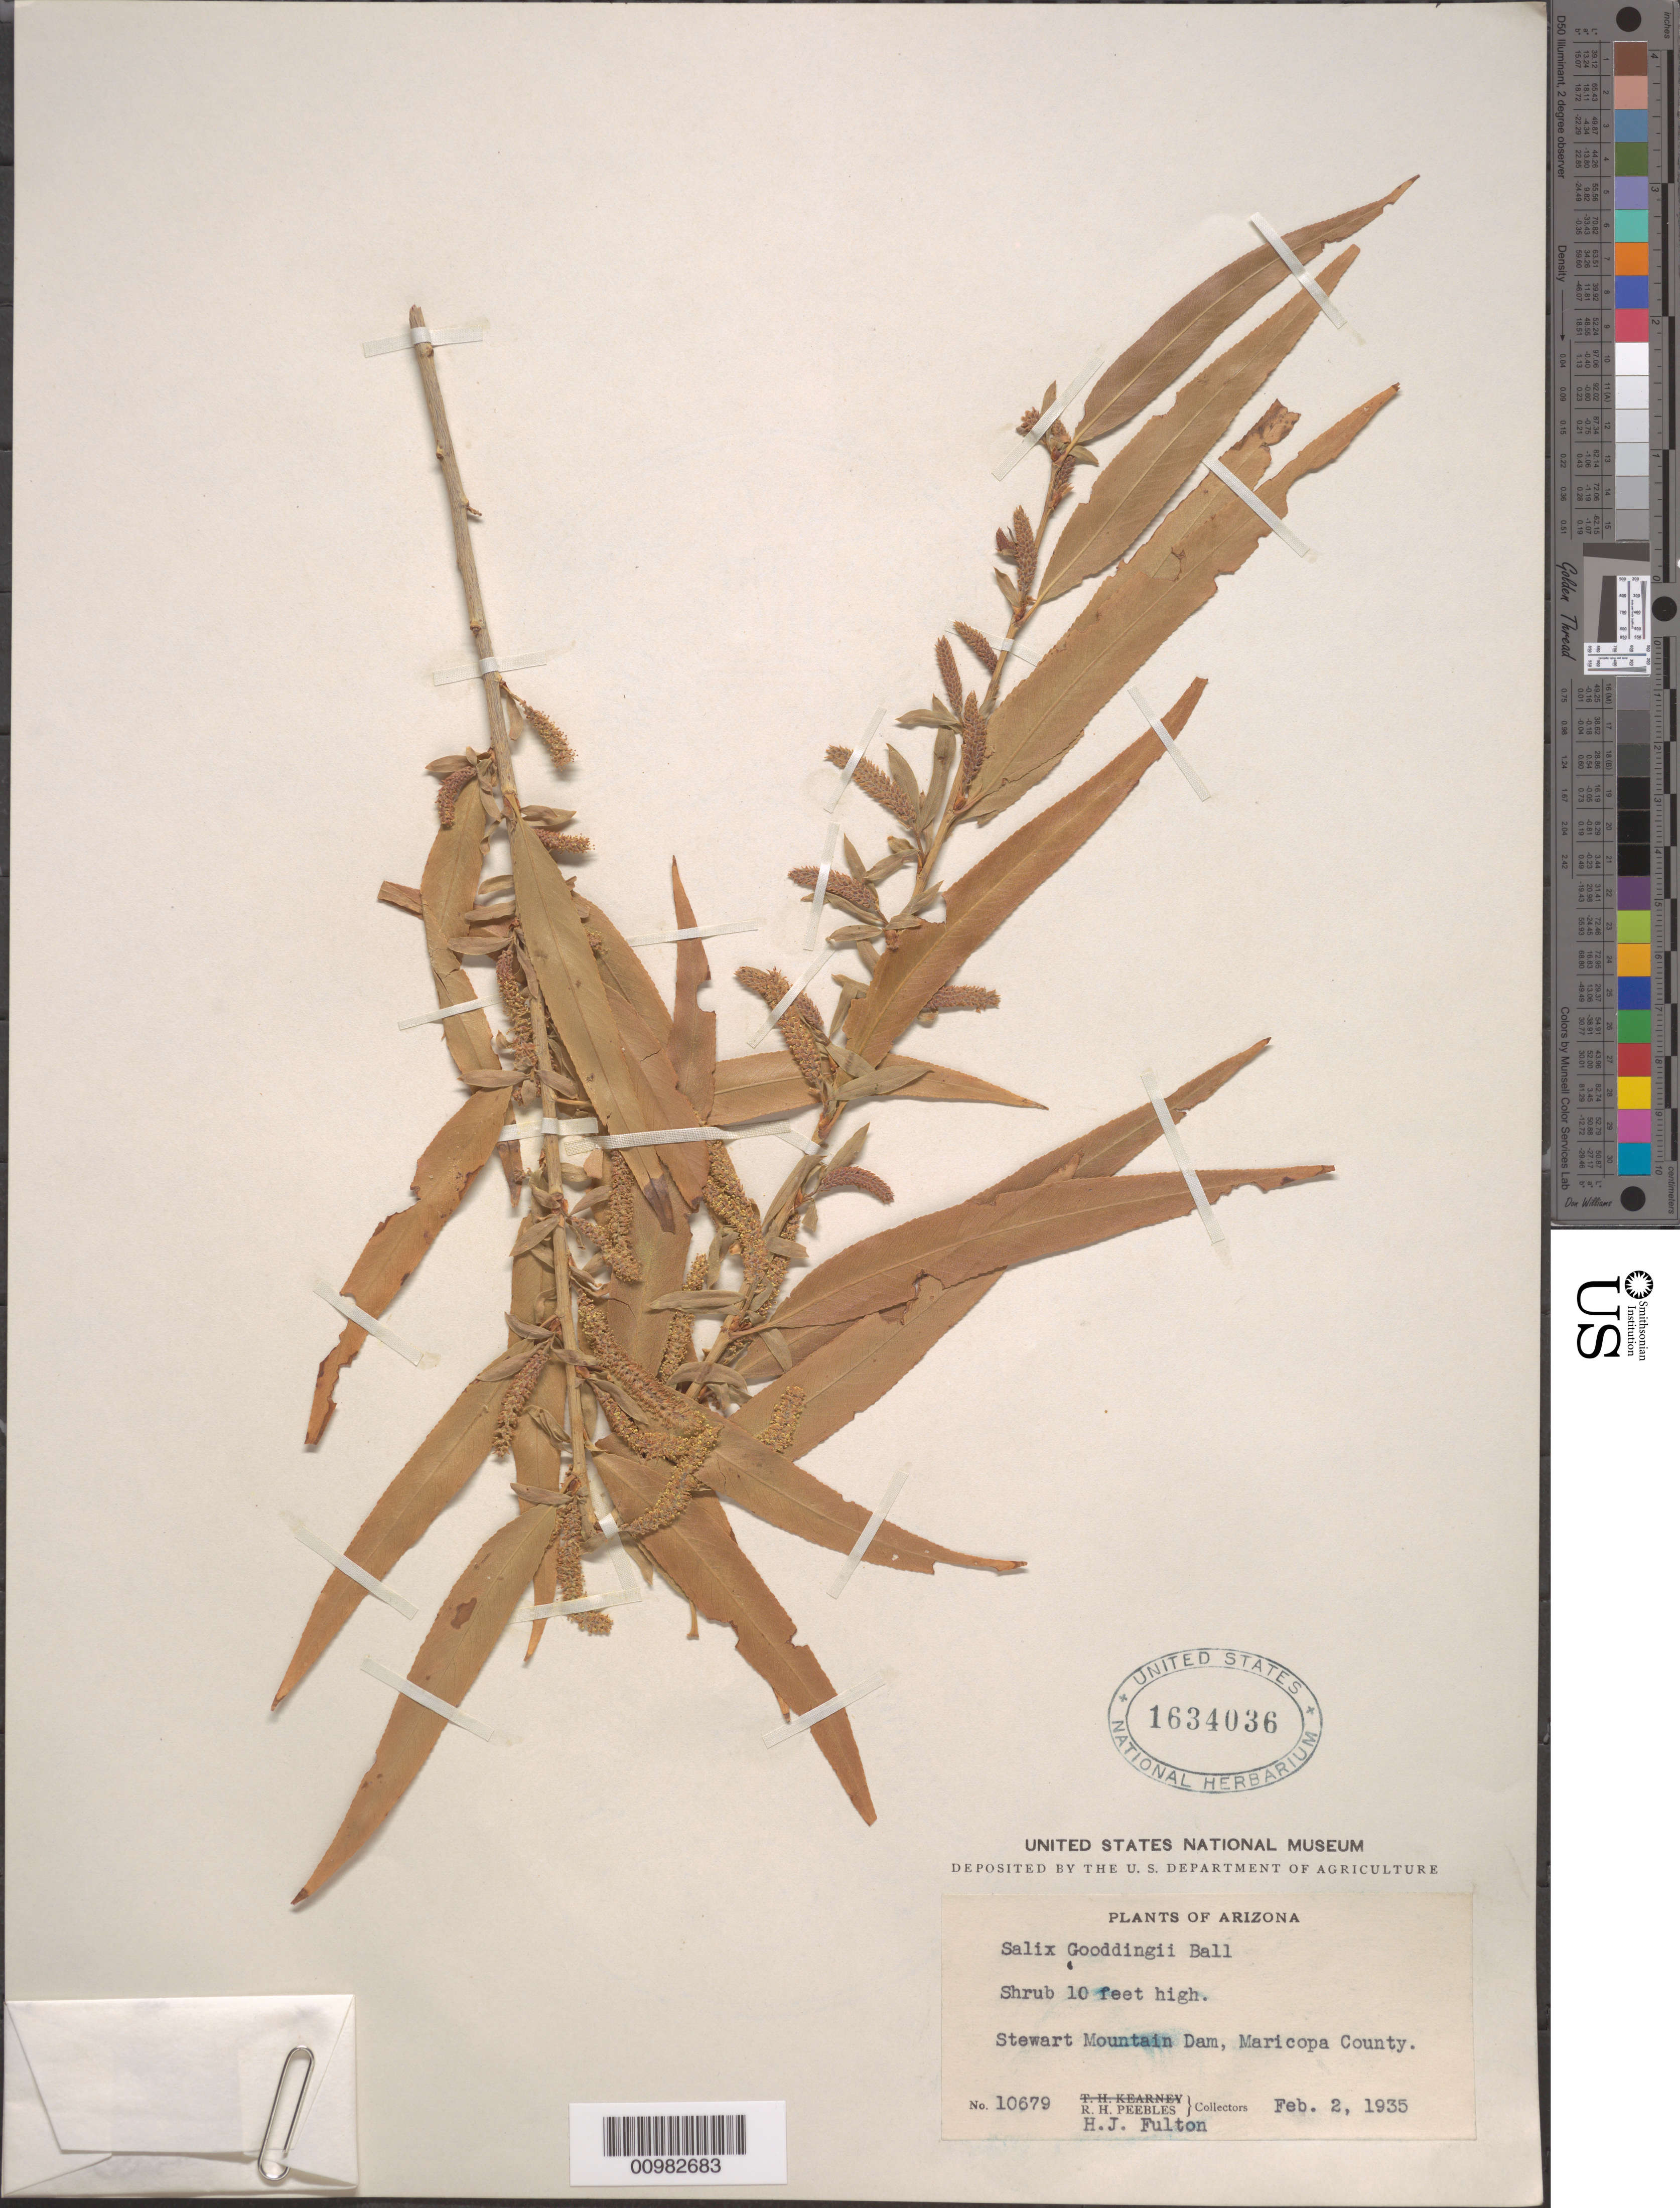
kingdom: Plantae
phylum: Tracheophyta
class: Magnoliopsida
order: Malpighiales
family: Salicaceae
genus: Salix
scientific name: Salix gooddingii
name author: C.R. Ball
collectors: R. H. Peebles & R. H. Peebles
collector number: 10679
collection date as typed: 02 Feb 1935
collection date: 1935-02-02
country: United States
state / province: Arizona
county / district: Maricopa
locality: Stewart Mountain Dam.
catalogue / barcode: US 1634036